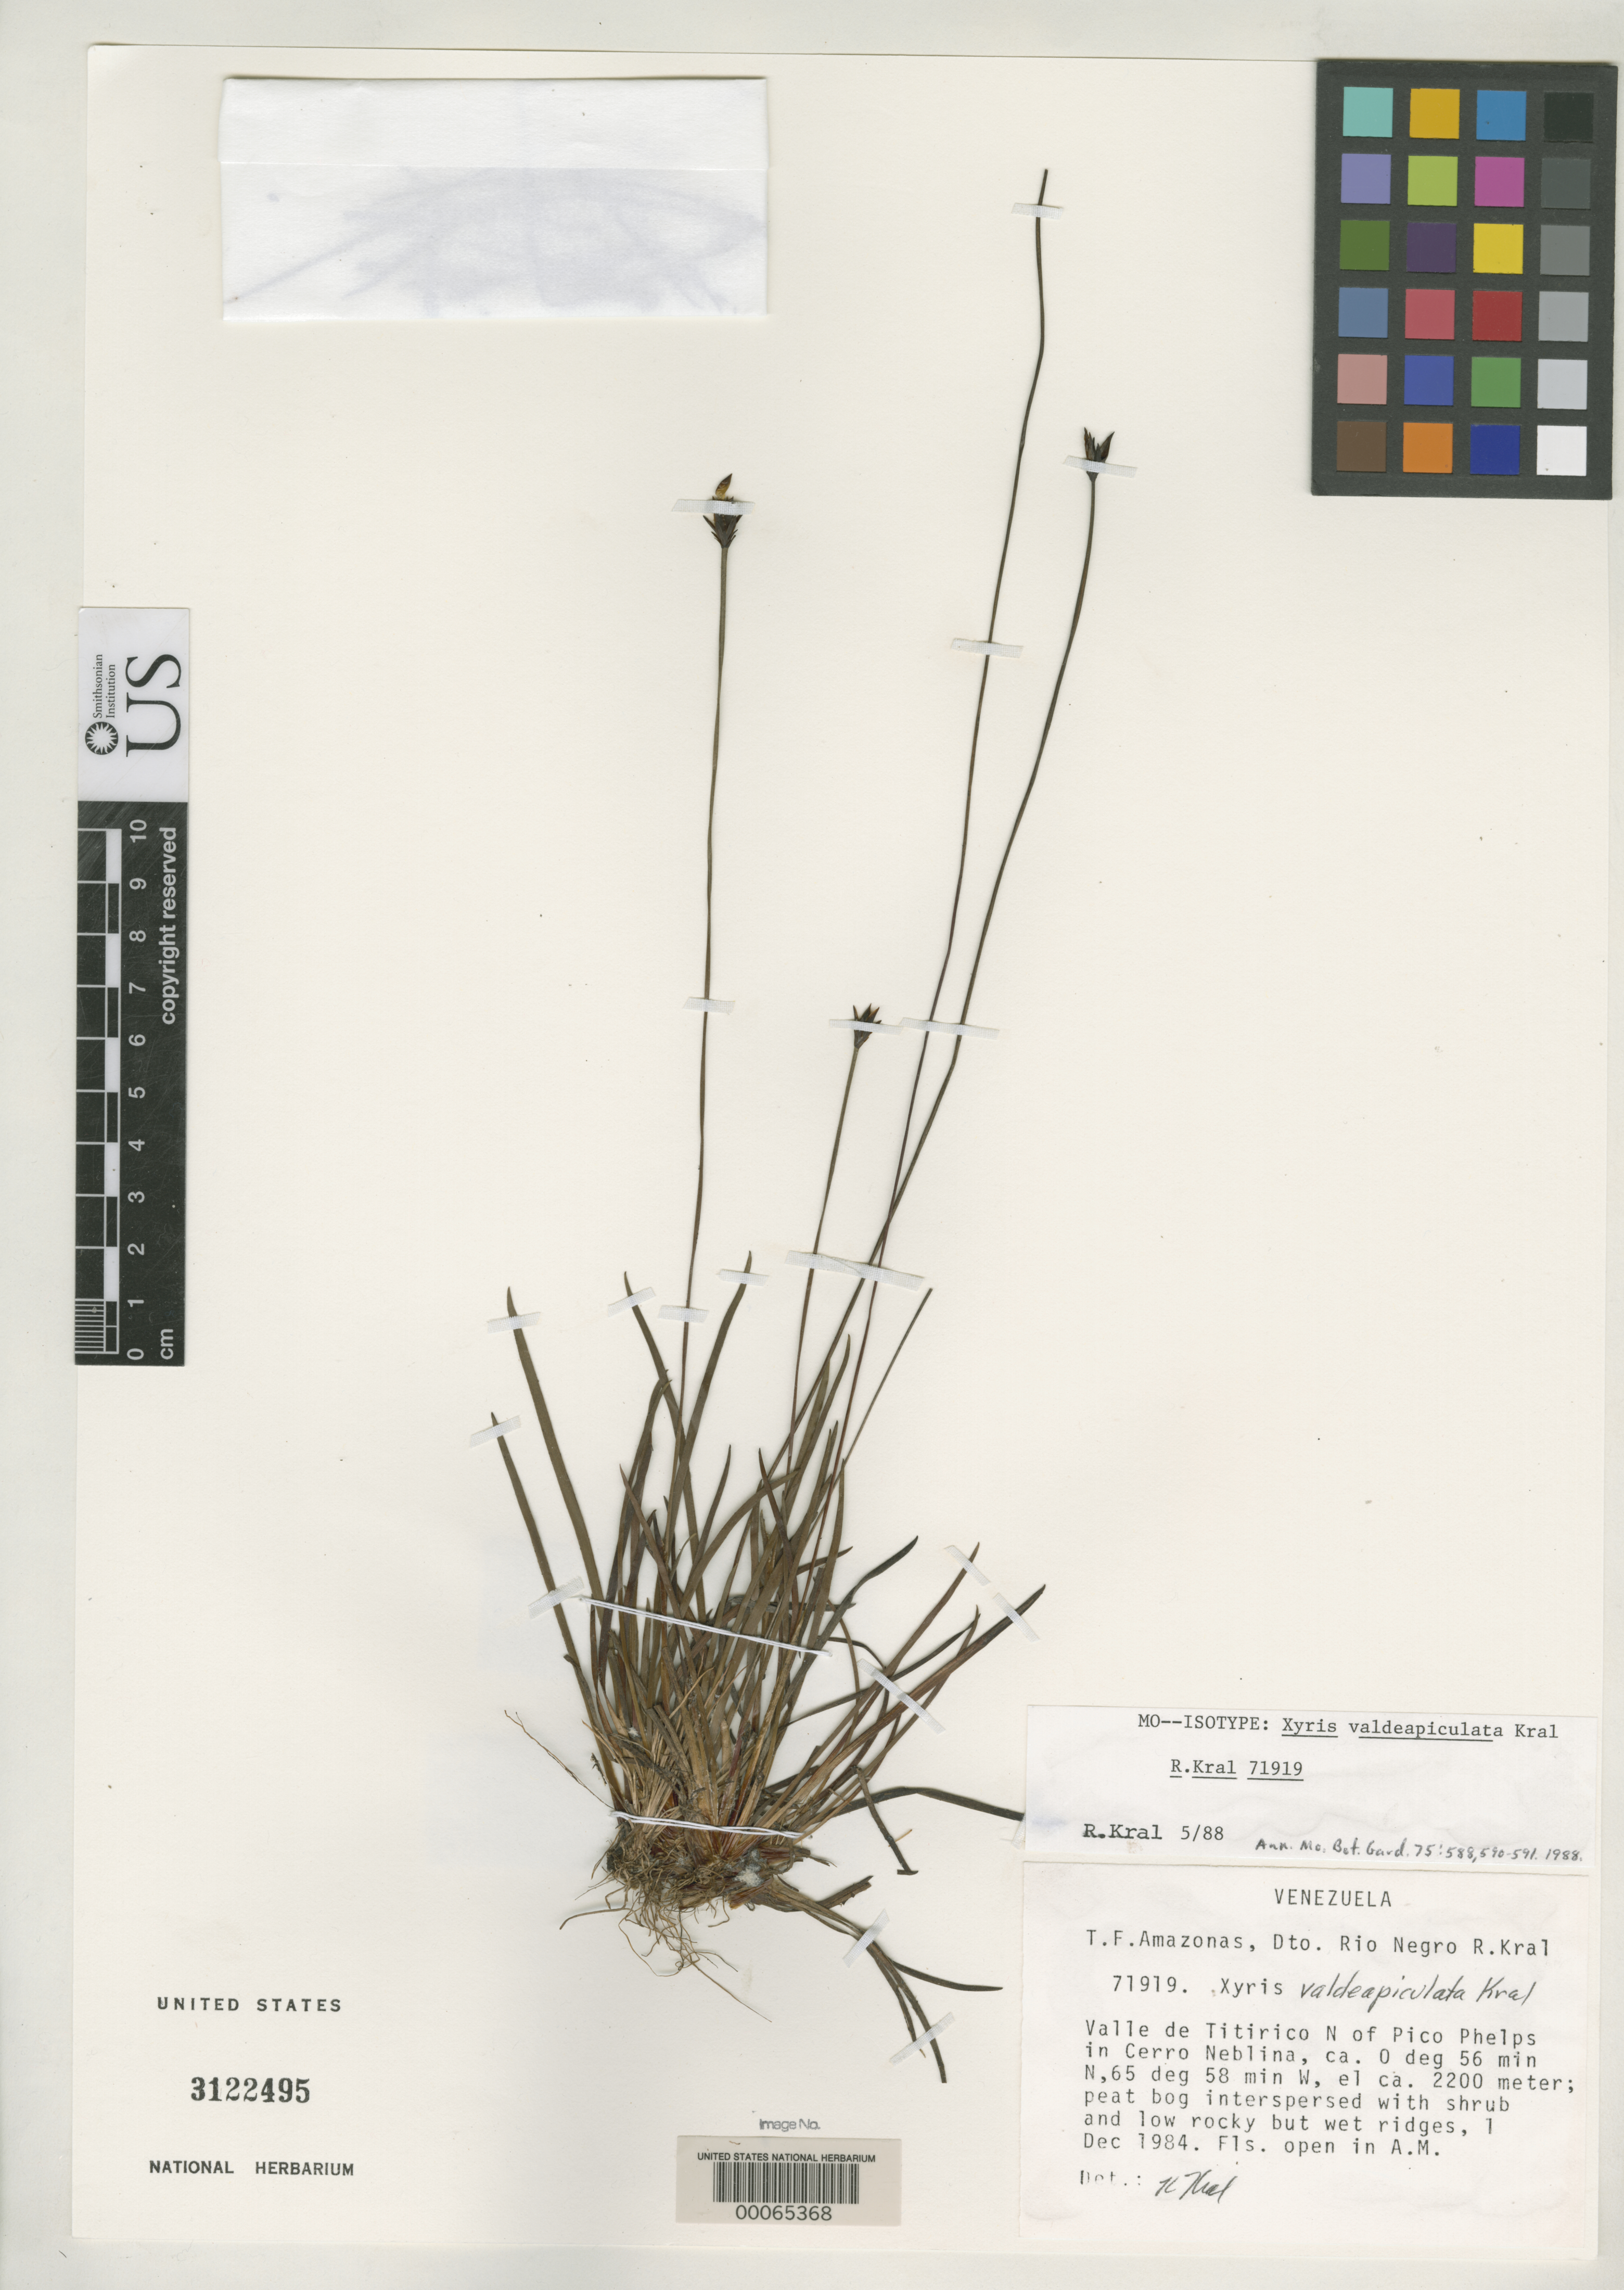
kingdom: Plantae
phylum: Tracheophyta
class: Liliopsida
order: Poales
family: Xyridaceae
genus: Xyris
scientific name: Xyris valdeapiculata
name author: Kral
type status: Isotype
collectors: R. Kral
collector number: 71919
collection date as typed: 01 Dec 1984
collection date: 1984-12-01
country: Venezuela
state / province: Amazonas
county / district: Rio Negro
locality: Valle de Titirico N of Pico Phelps on Cerro Neblina.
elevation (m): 2200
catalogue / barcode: US 3122495